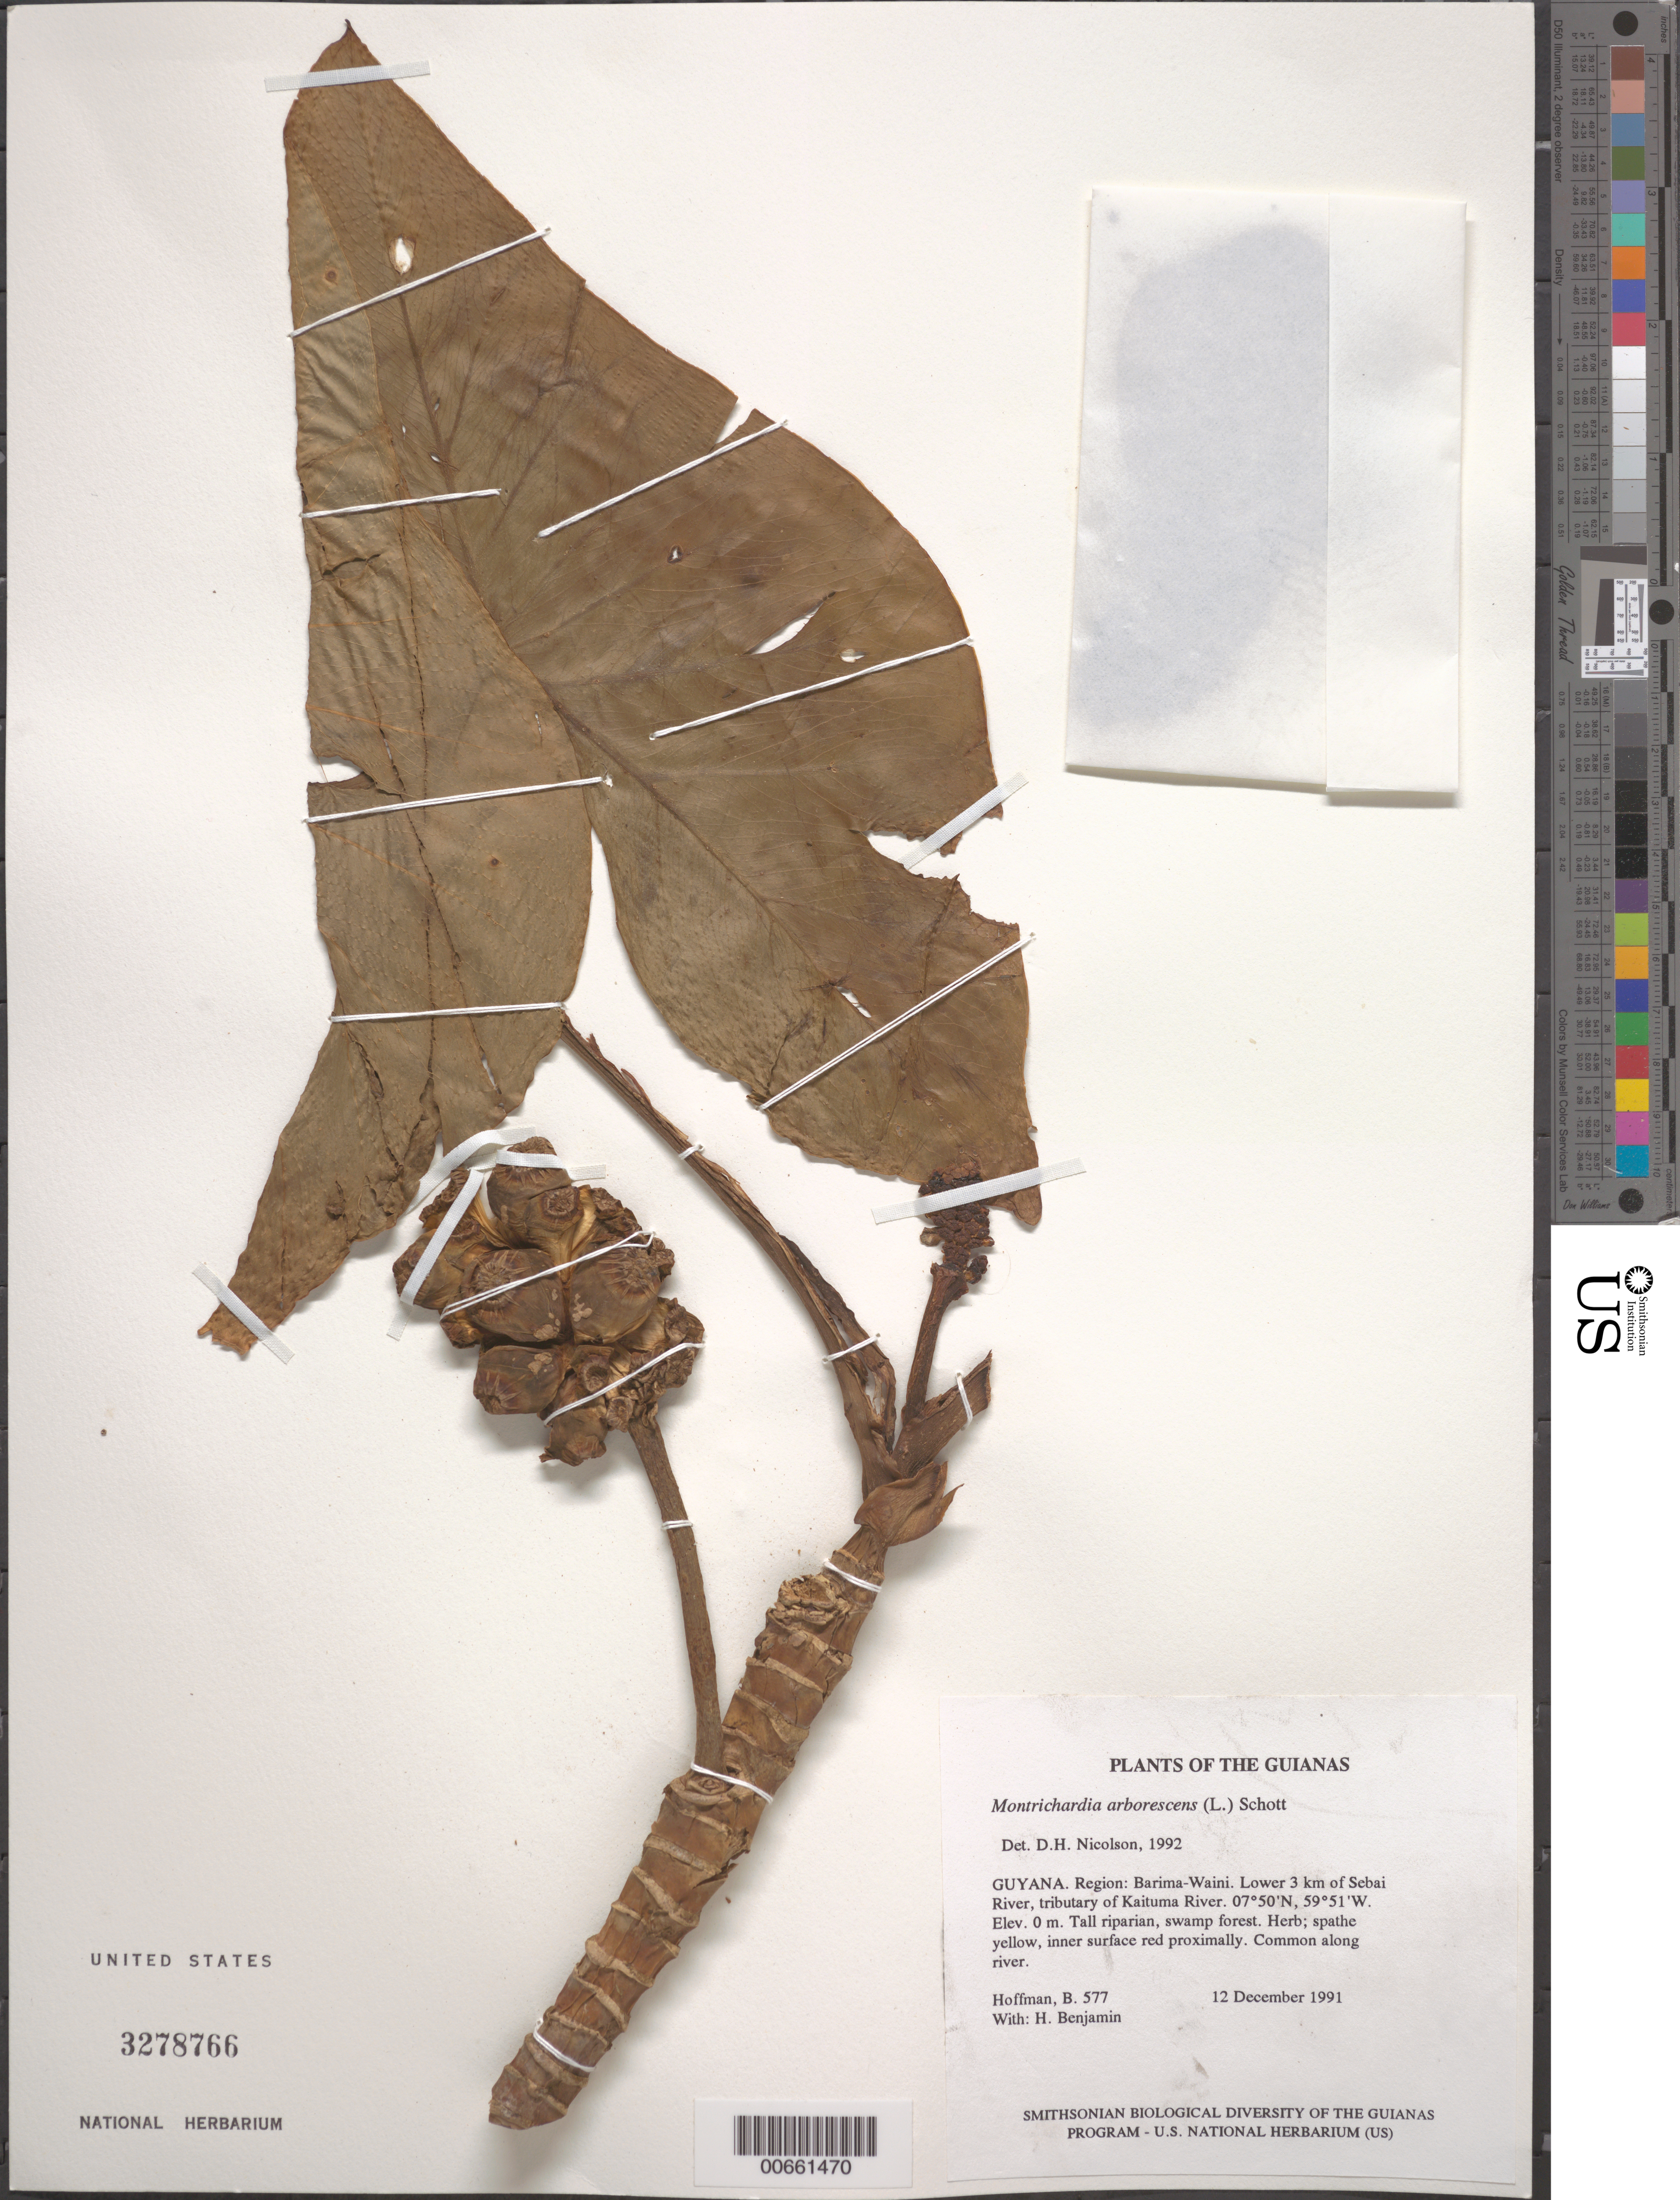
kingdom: Plantae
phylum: Tracheophyta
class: Liliopsida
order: Alismatales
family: Araceae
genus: Montrichardia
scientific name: Montrichardia arborescens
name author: (L.) Schott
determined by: Nicolson, Dan H.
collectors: B. Hoffman & H. Benjamin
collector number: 577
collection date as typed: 12 December 1991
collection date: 1991-12-12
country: Guyana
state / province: Barima-Waini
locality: Lower 3 km of Sebai River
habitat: Tall riparian, swamp forest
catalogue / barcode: US 3278766